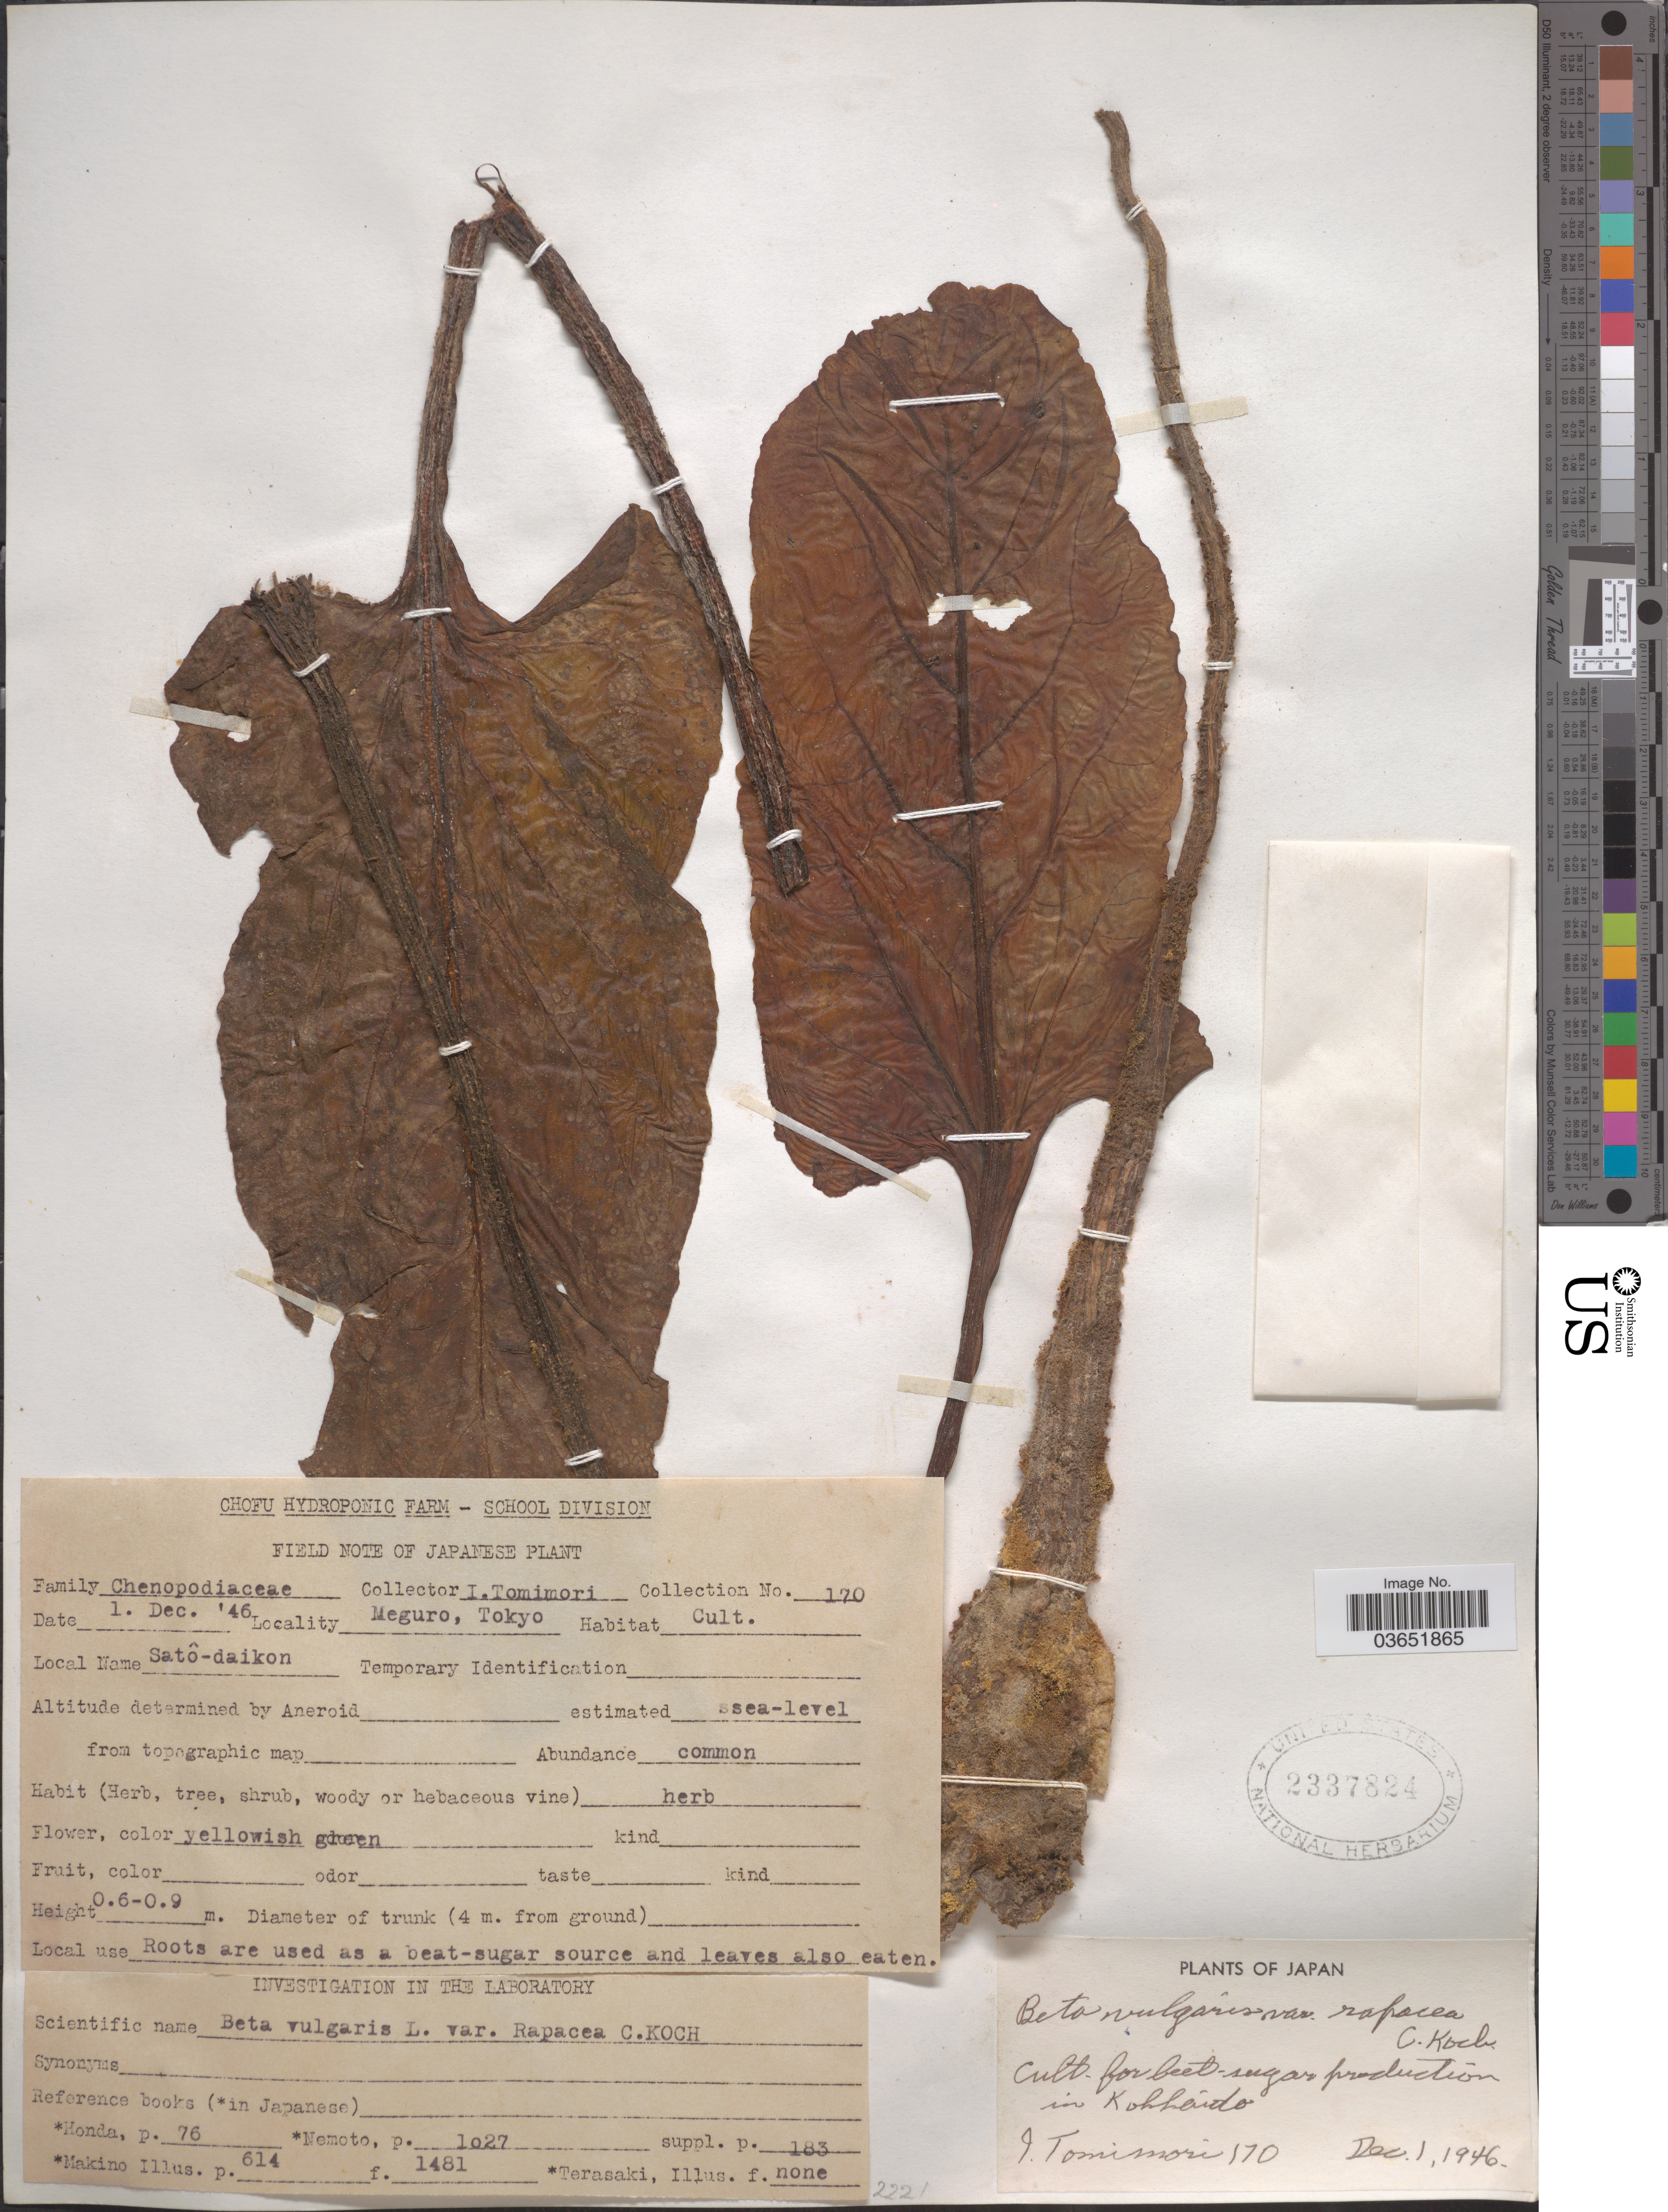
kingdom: Plantae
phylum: Tracheophyta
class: Magnoliopsida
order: Caryophyllales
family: Amaranthaceae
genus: Beta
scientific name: Beta vulgaris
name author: L.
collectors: I. Tomimori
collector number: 170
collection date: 1946-12-01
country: Japan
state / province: Tokyo, Federal City of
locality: Meguro, Tokyo.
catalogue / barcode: US 2337824